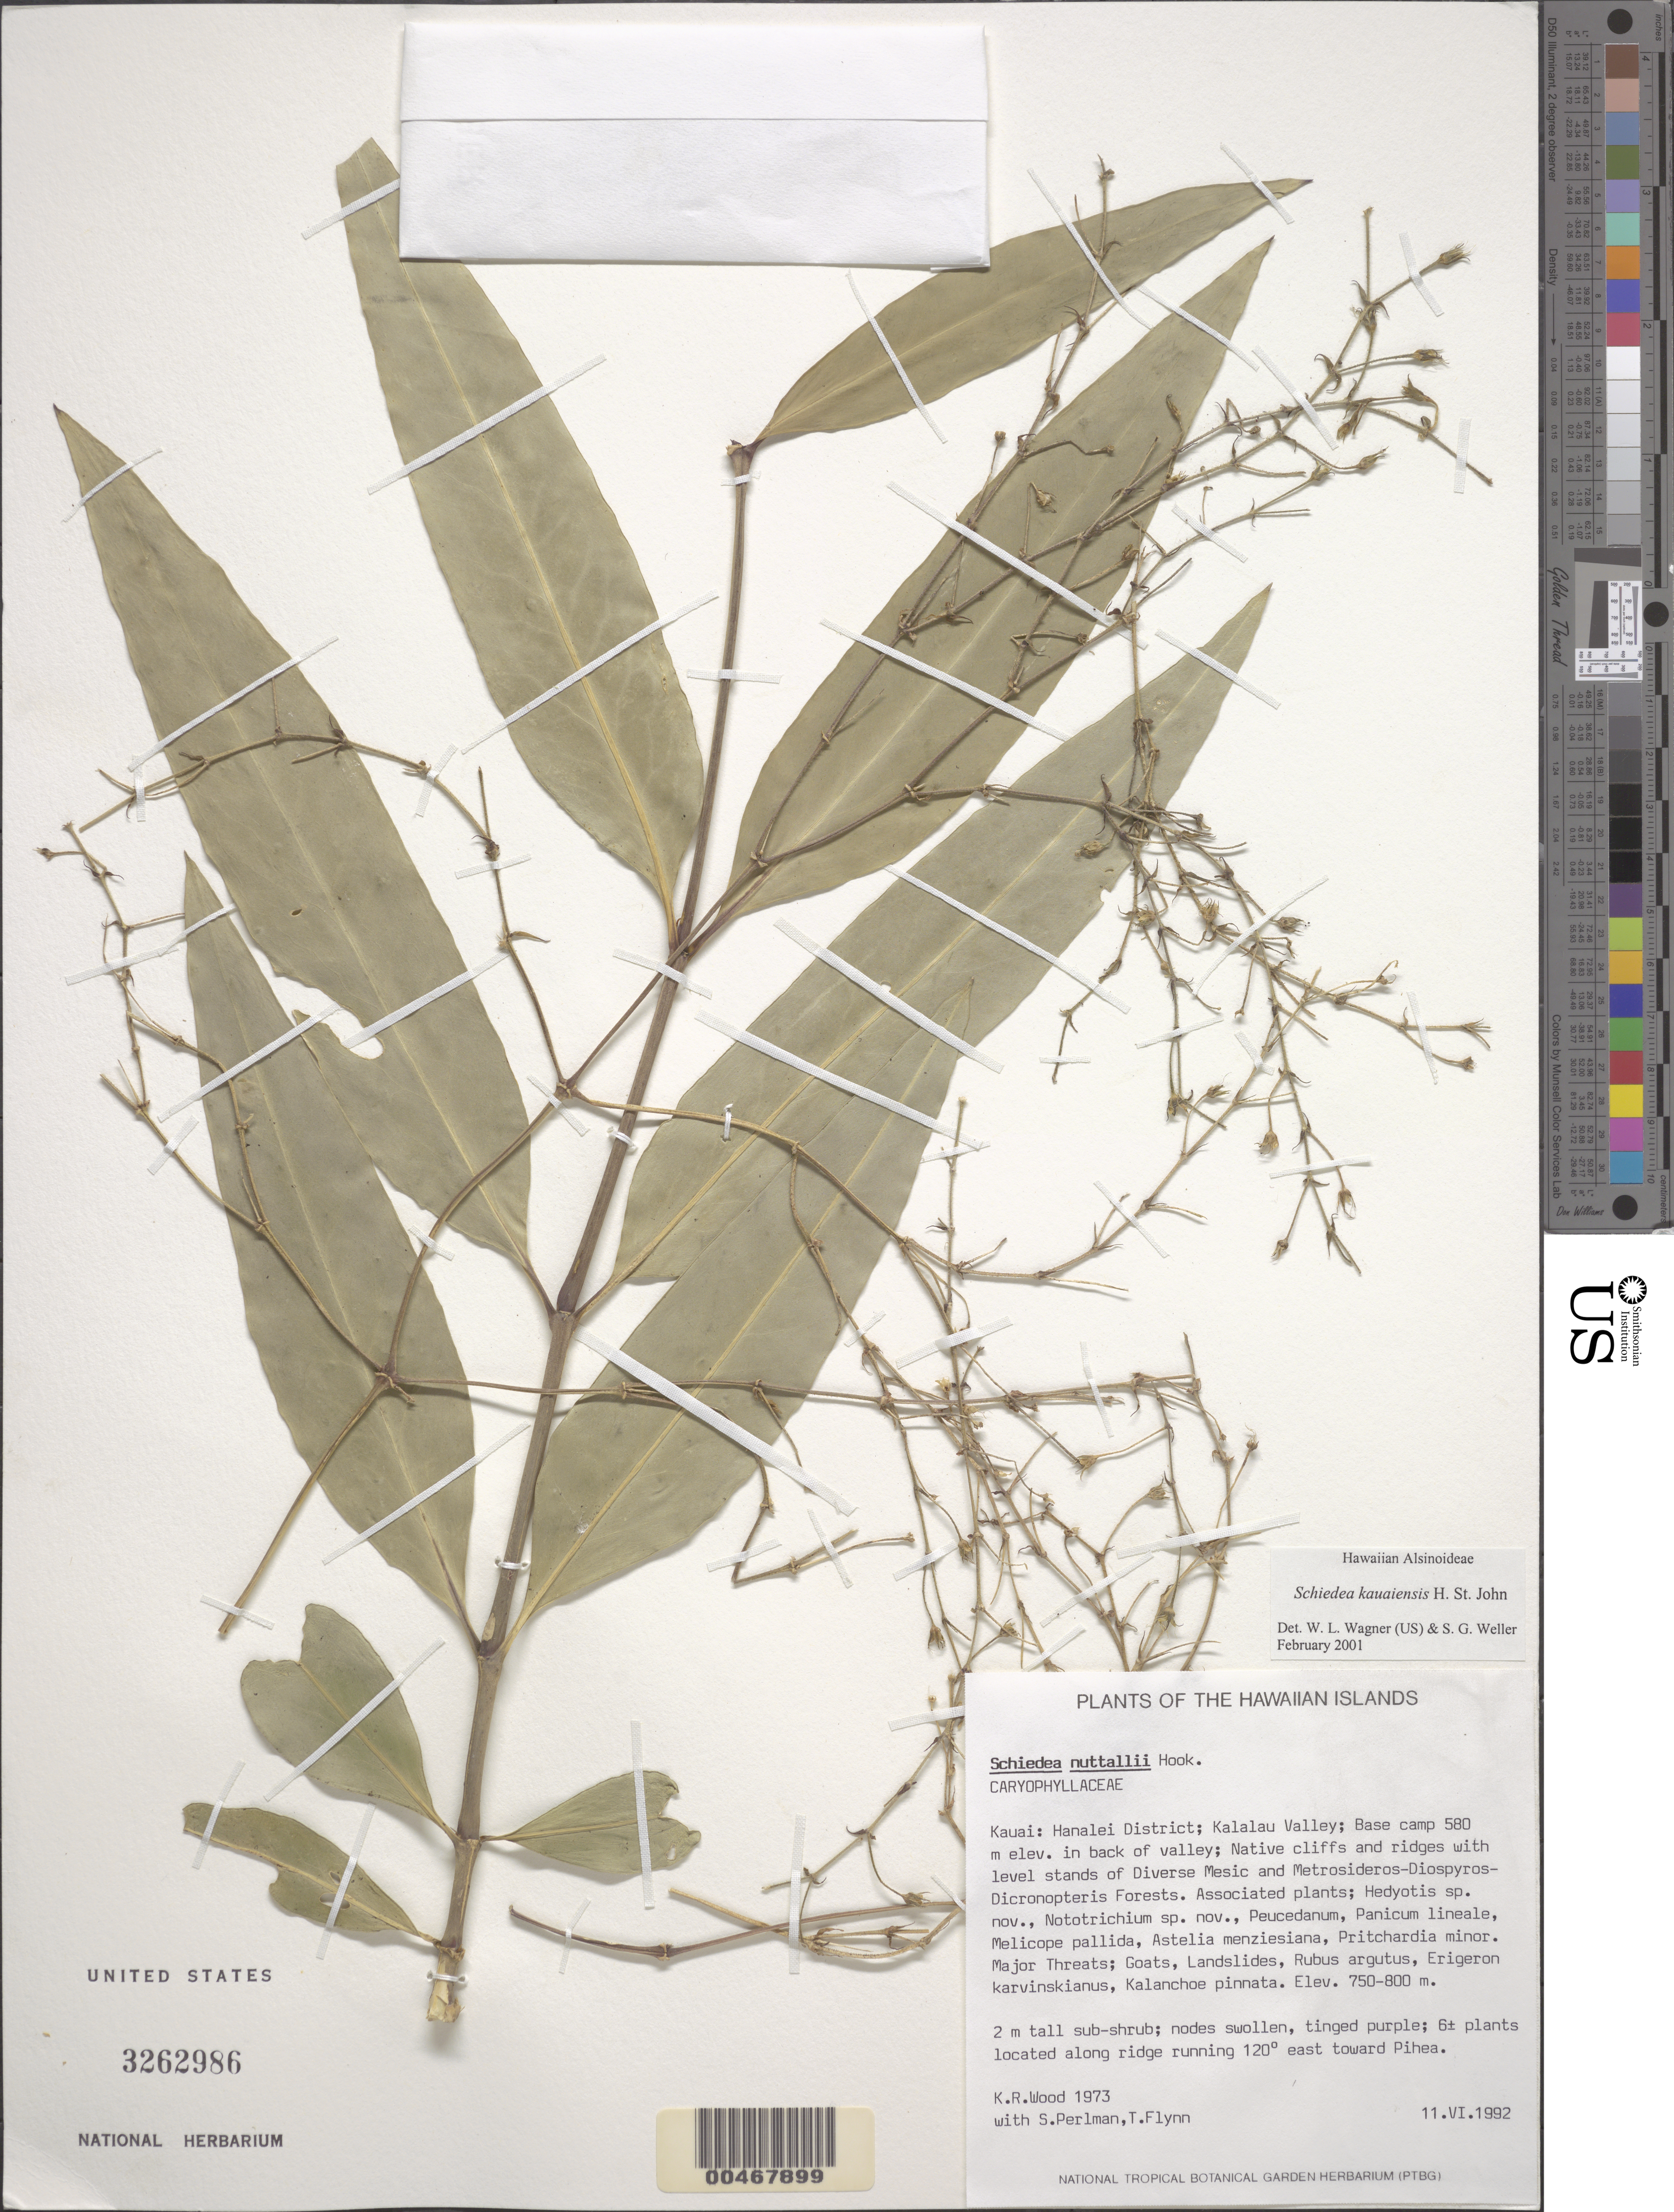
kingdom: Plantae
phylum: Tracheophyta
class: Magnoliopsida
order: Caryophyllales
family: Caryophyllaceae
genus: Schiedea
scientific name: Schiedea napaliensis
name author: W.L. Wagner & Weller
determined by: Wagner, W. L., (BOT), Smithsonian Institution - National Museum of Natural History (UNITED STATES)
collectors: K. R. Wood, S. P. Perlman & T. W. Flynn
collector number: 1973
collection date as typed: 11 Jun 1992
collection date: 1992-06-11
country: United States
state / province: Hawaii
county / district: Kauai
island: Kaua'i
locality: Hanalei Dist., Kalalau Valley, Base camp 580 m elevation in back of valley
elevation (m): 750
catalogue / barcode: US 3262986